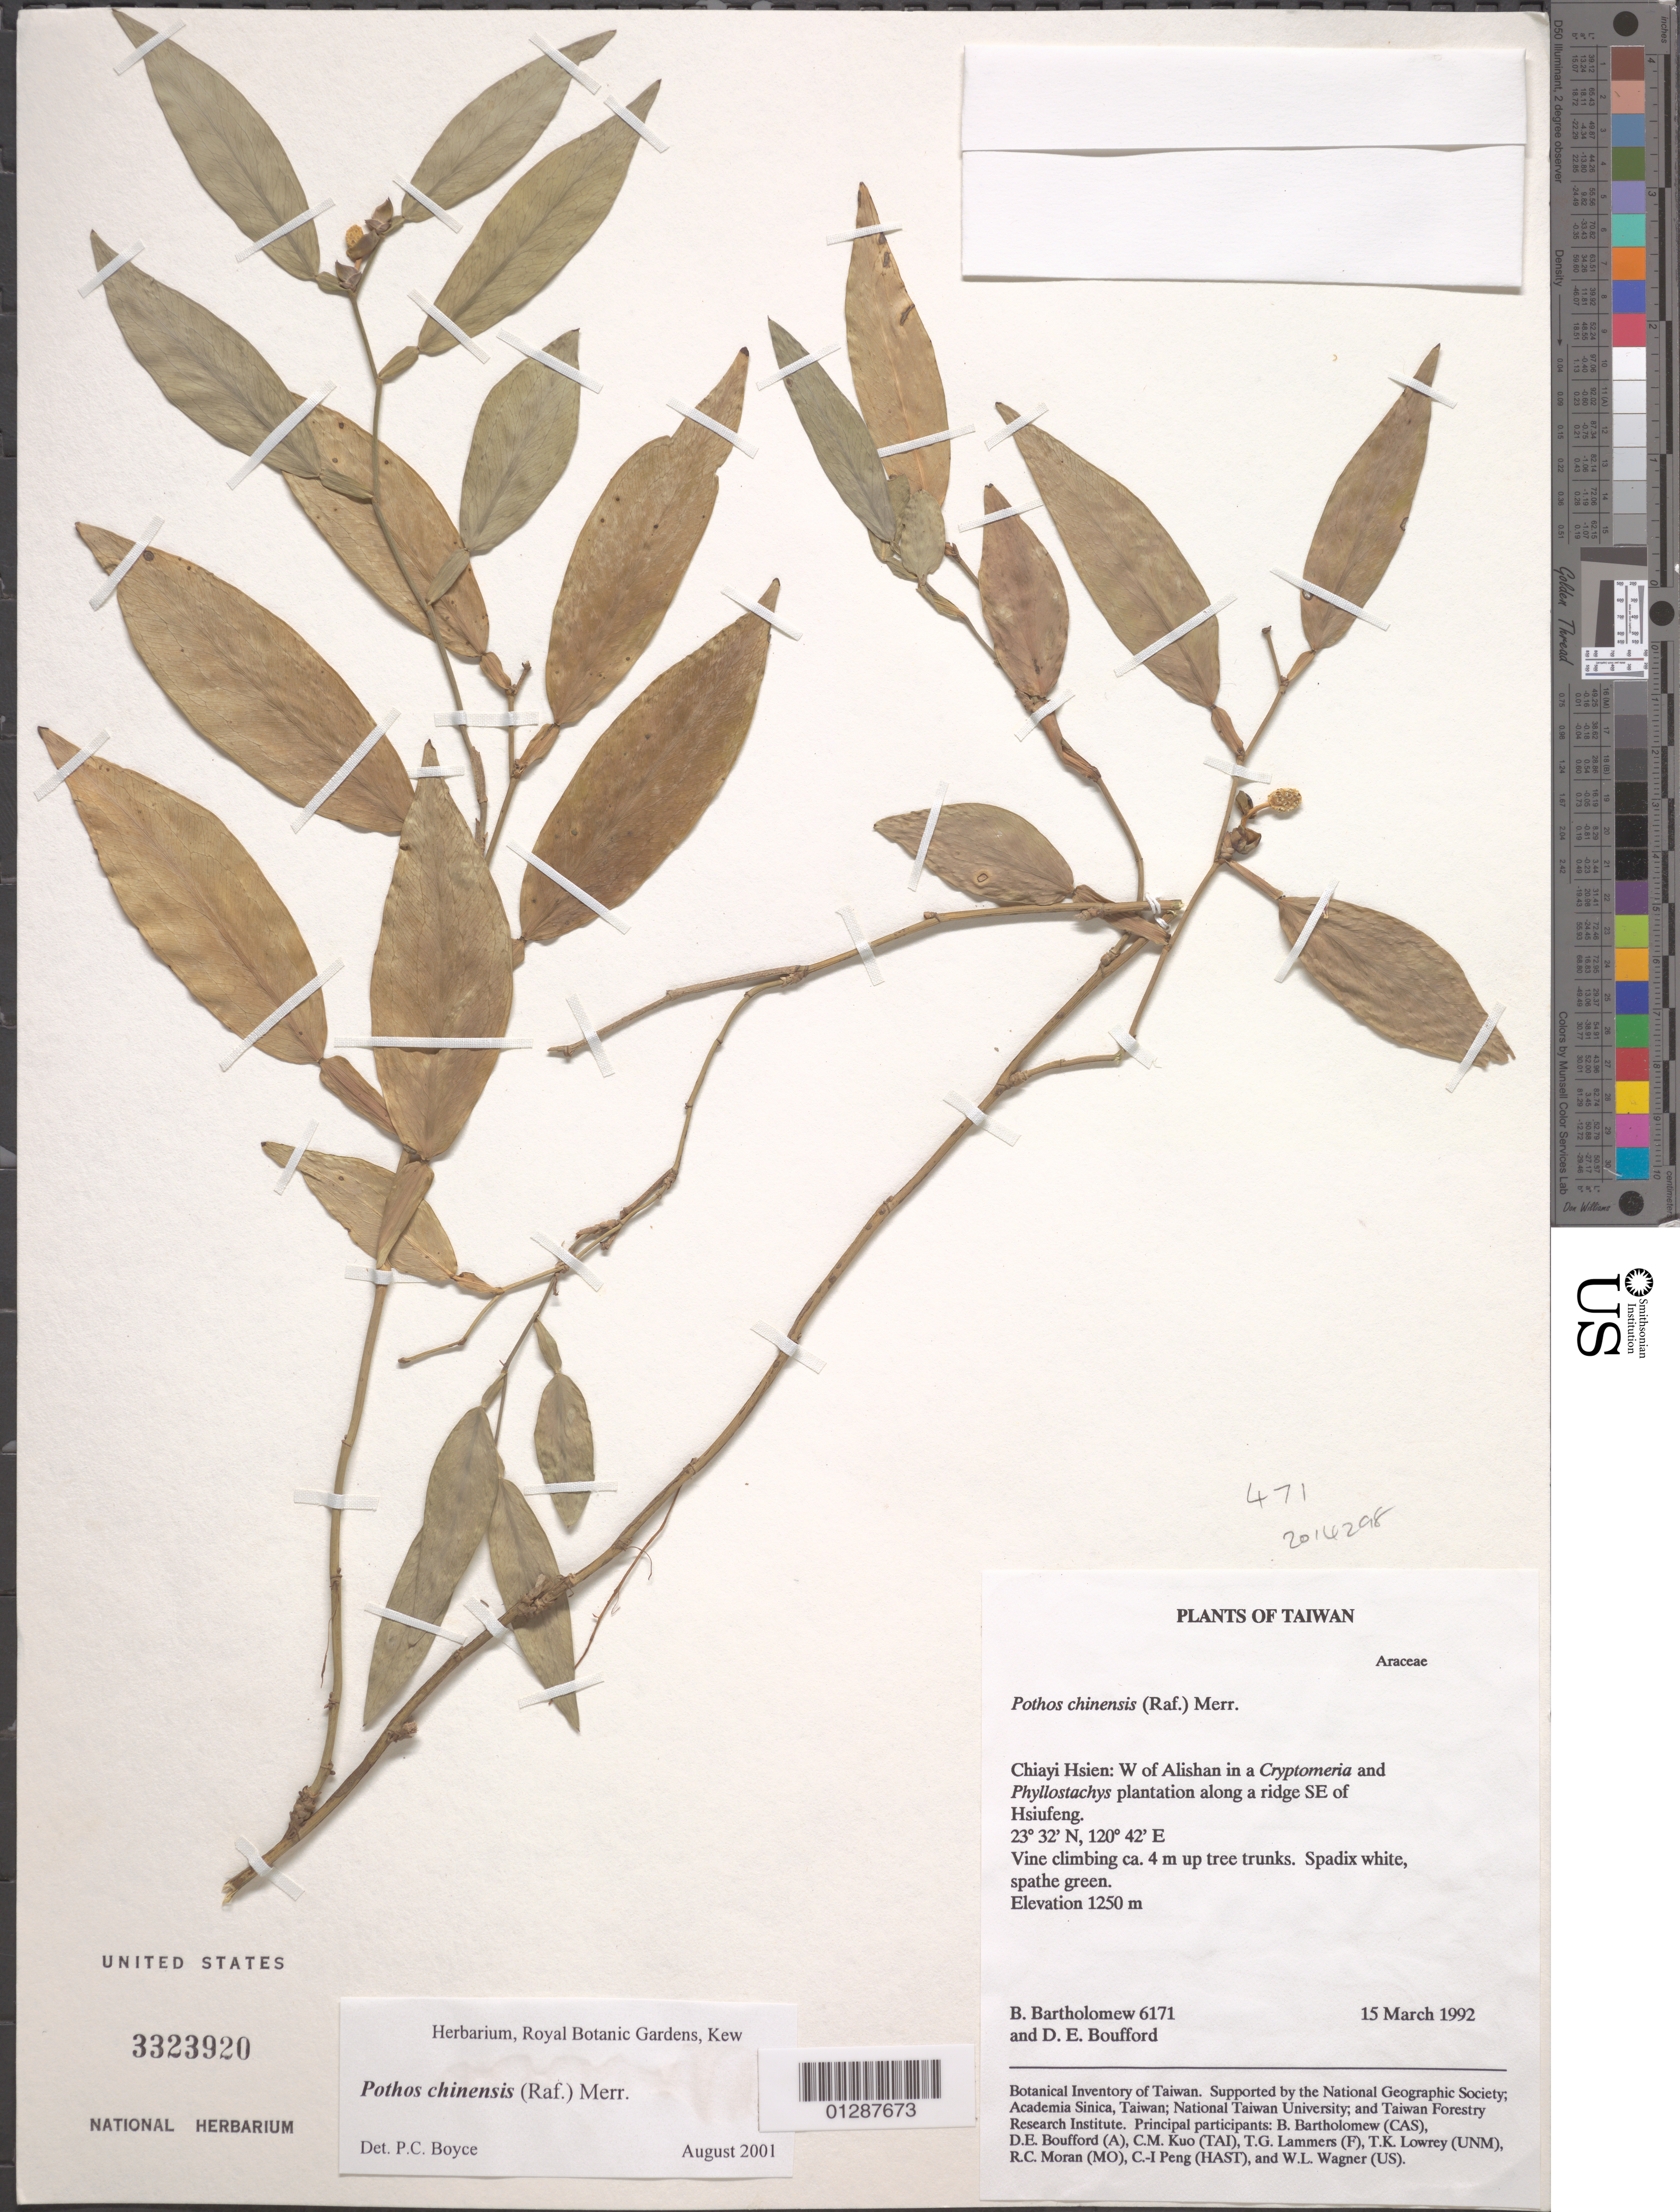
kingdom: Plantae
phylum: Tracheophyta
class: Liliopsida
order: Alismatales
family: Araceae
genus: Pothos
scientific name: Pothos chinensis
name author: (Raf.) Merr.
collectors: B. Bartholomew & D. E. Boufford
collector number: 6171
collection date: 1992-03-15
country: Taiwan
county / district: Chiayi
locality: Chiayi Hsien: W of Alishan in a Cryptomeria and Phyllostachys plantation along a ridge SE of Hsiufeng.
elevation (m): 1250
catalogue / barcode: US 3323920